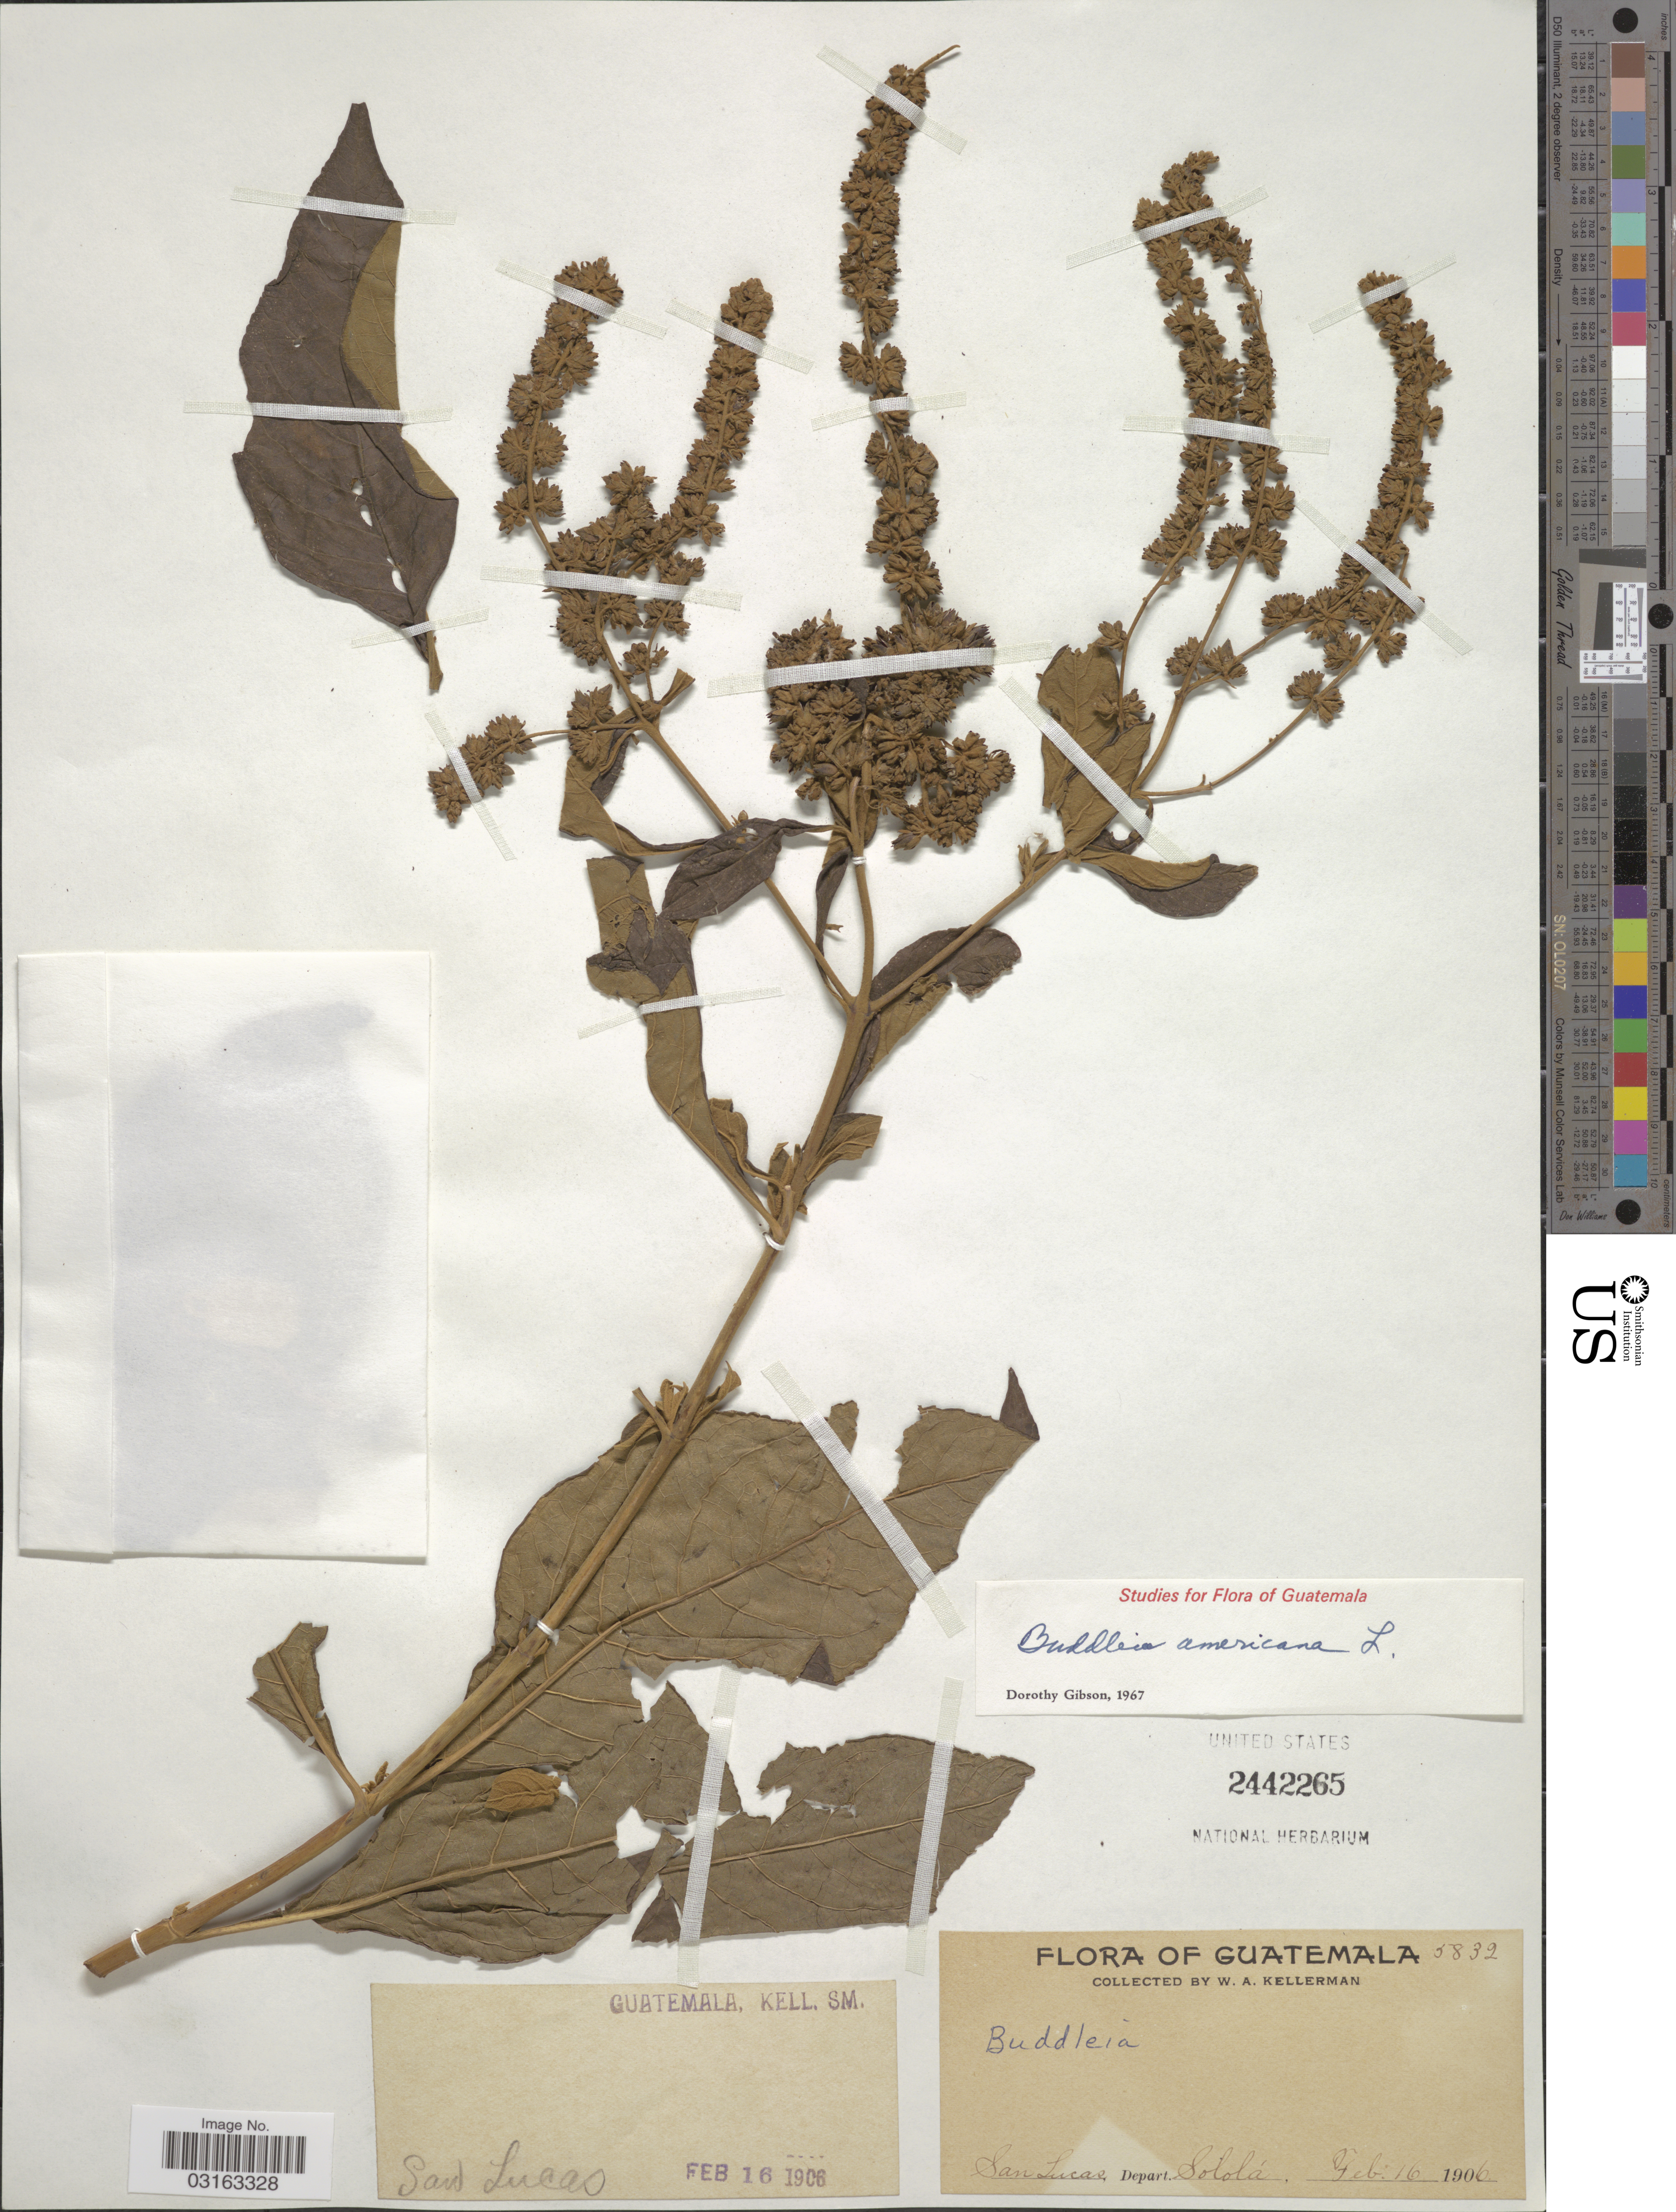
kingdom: Plantae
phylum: Tracheophyta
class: Magnoliopsida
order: Lamiales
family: Scrophulariaceae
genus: Buddleja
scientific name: Buddleja americana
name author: L.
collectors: W. Kellerman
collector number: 5832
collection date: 1906-02-16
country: Guatemala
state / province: Sololá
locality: San Lucas, Depart. Sololá.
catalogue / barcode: US 2442265